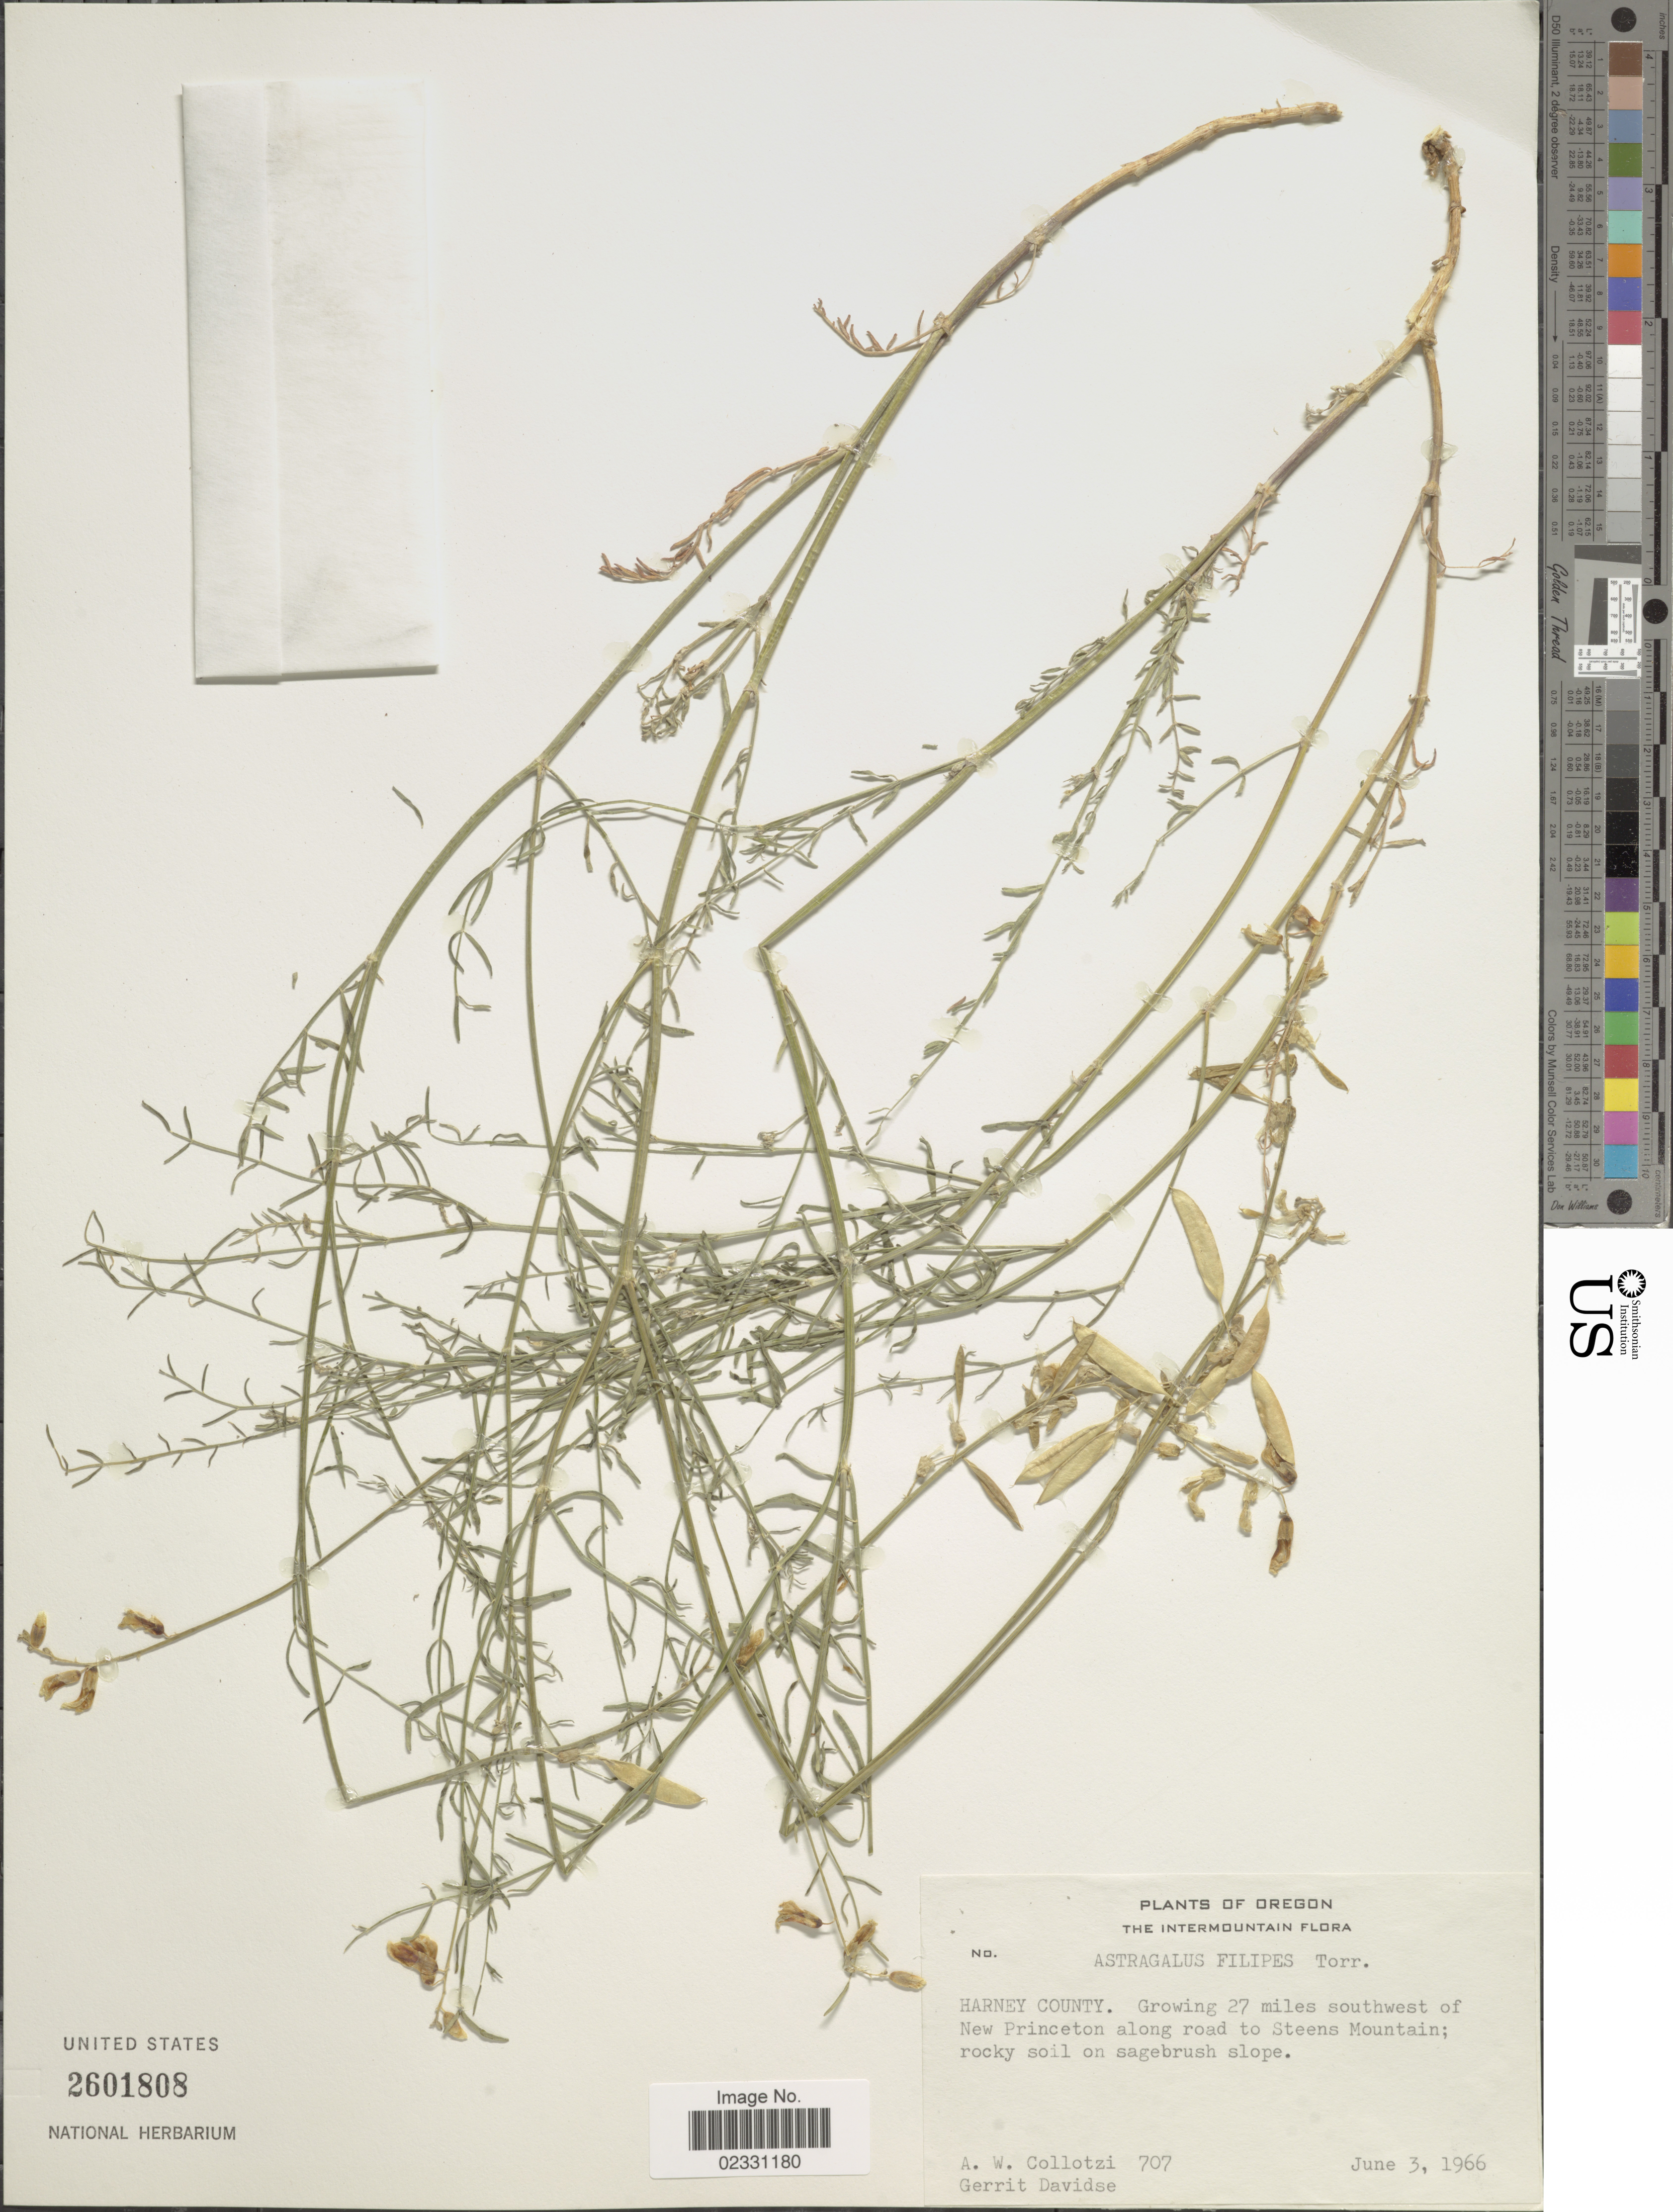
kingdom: Plantae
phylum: Tracheophyta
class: Magnoliopsida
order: Fabales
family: Fabaceae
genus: Astragalus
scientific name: Astragalus filipes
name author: A. Gray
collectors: A. W. Collotzi & G. Davidse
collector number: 707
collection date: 1966-06-03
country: United States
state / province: Oregon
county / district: Harney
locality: Intermountain. Harney County. Growing 27 miles southwest of New Princeton along road to Steens Mountain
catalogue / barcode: US 2601808